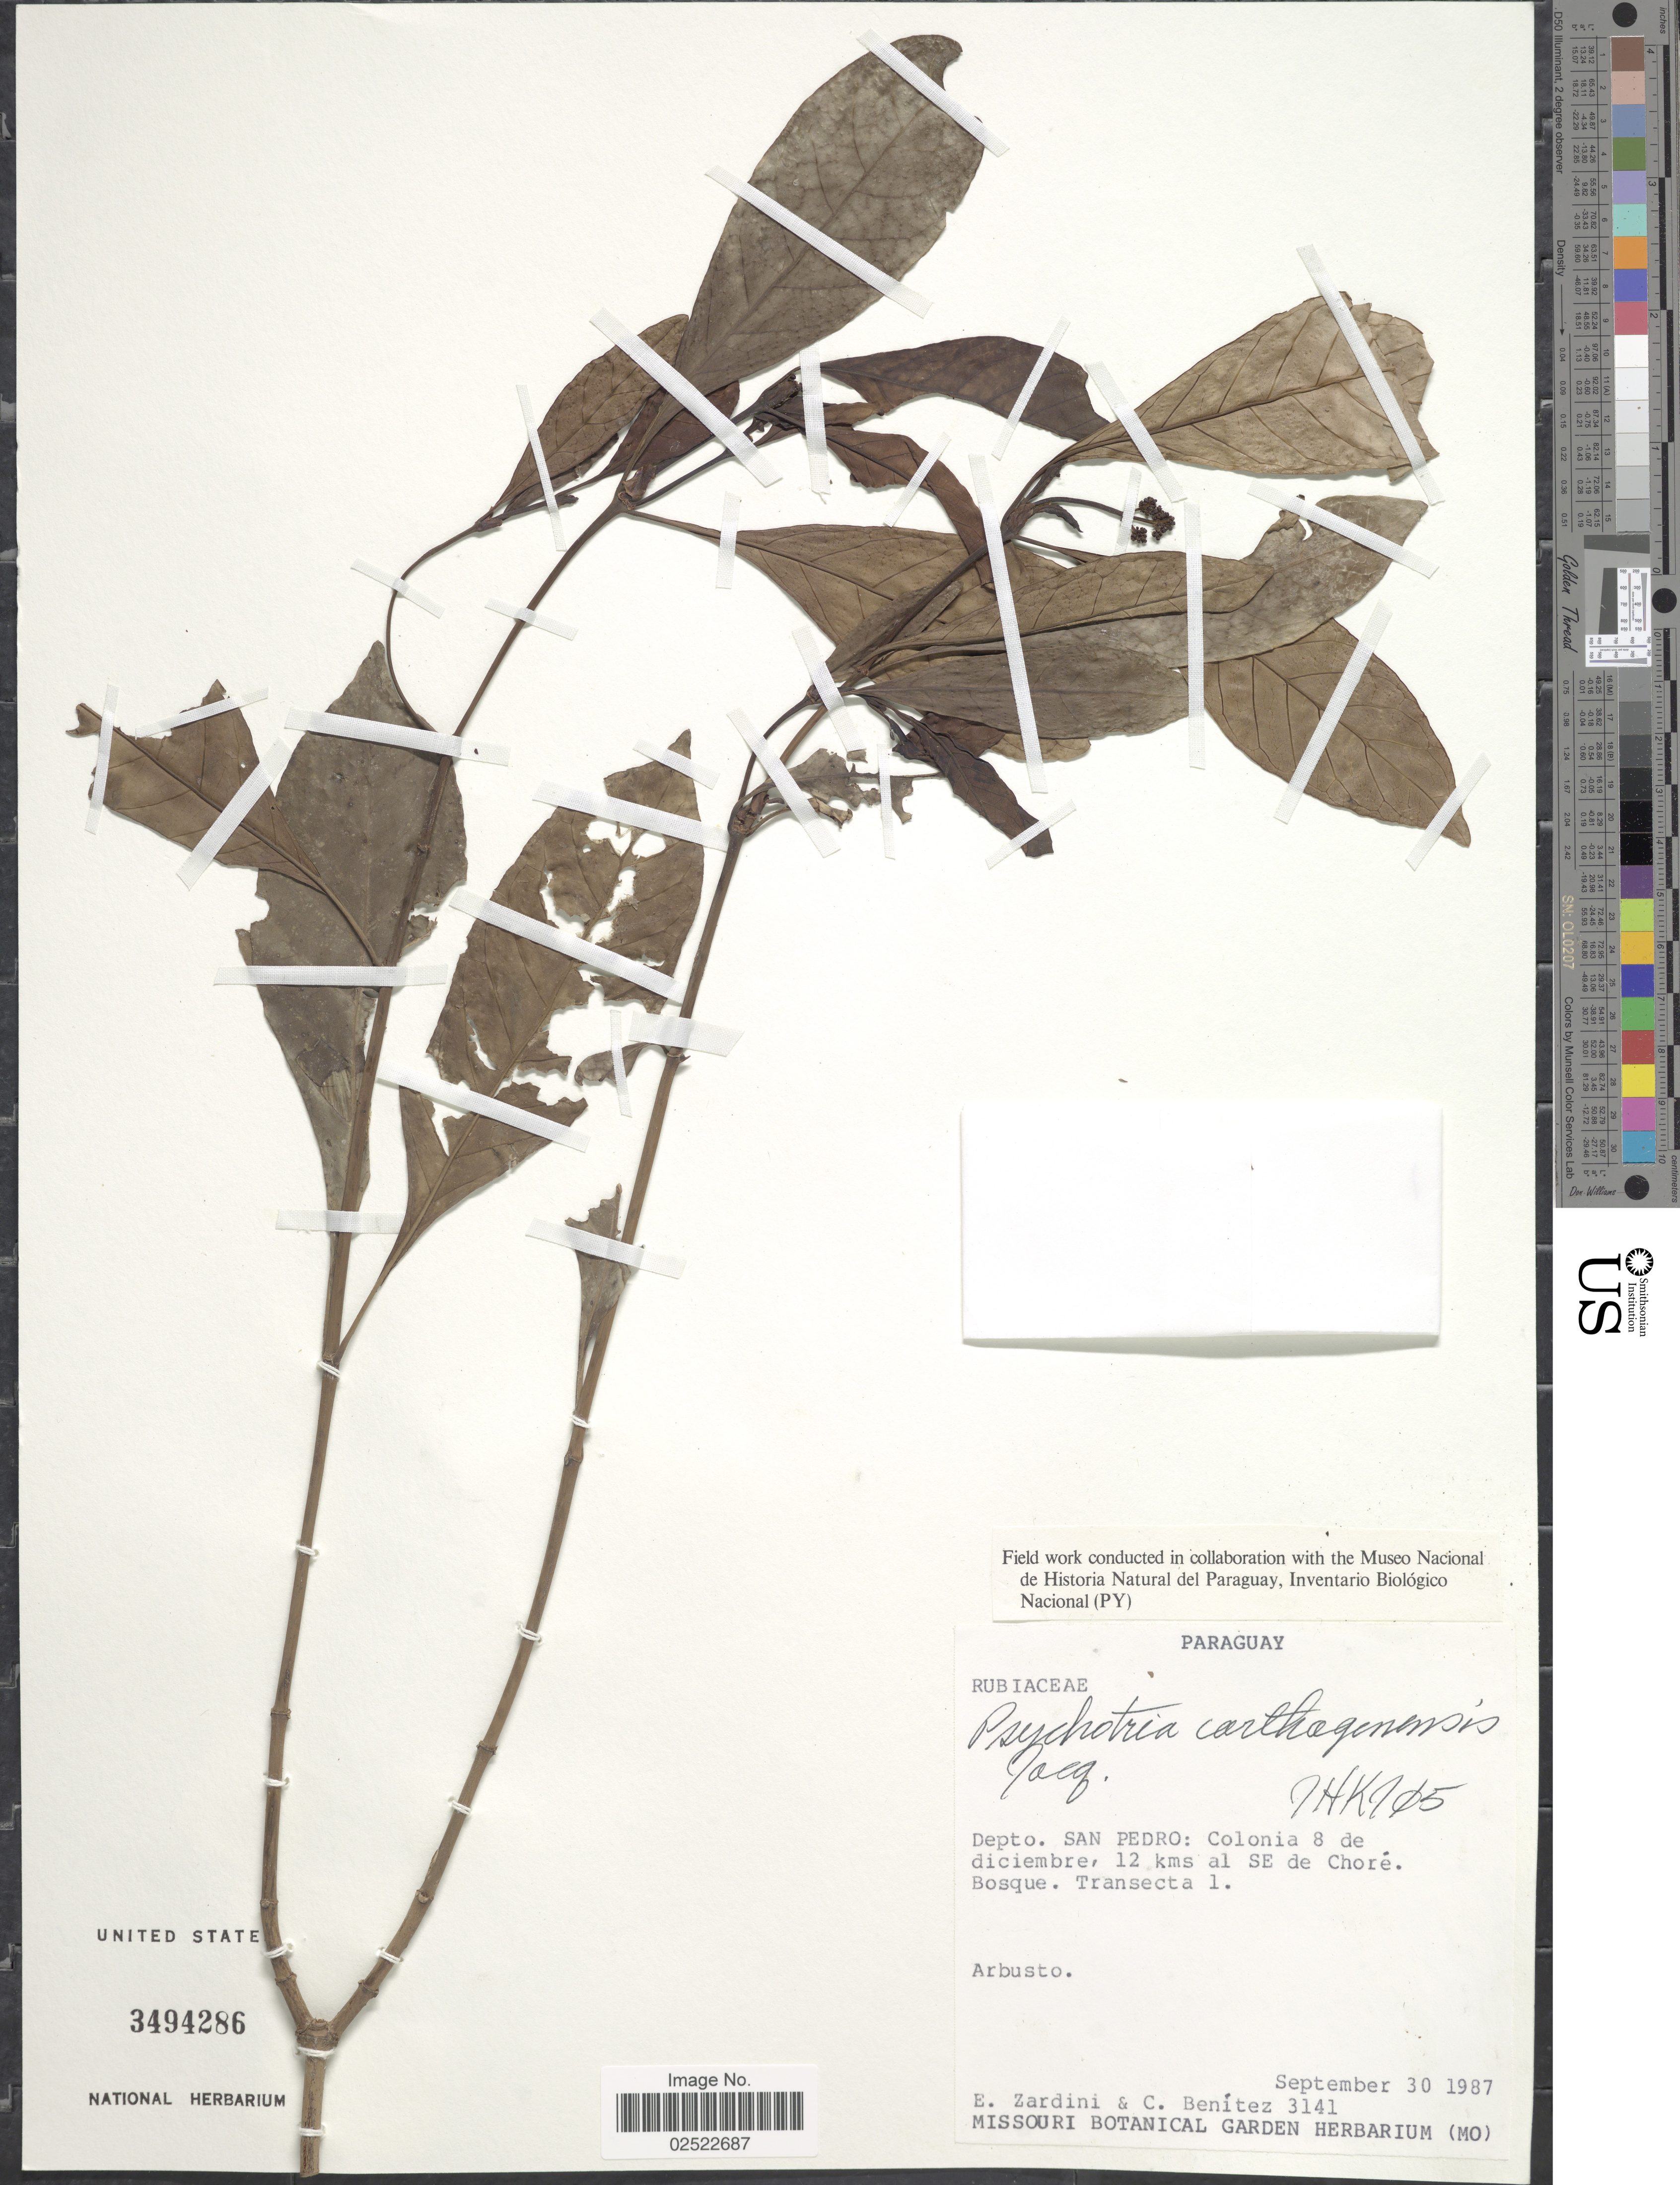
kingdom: Plantae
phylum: Tracheophyta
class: Magnoliopsida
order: Gentianales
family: Rubiaceae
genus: Psychotria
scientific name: Psychotria carthagenensis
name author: Jacq.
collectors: E. M. Zardini & C. Benítez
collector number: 3141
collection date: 1987-09-30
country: Paraguay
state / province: San Pedro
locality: Colonia 8 de diciembre, 12 kms al SE de Choré. Transecta 1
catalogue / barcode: US 3494286